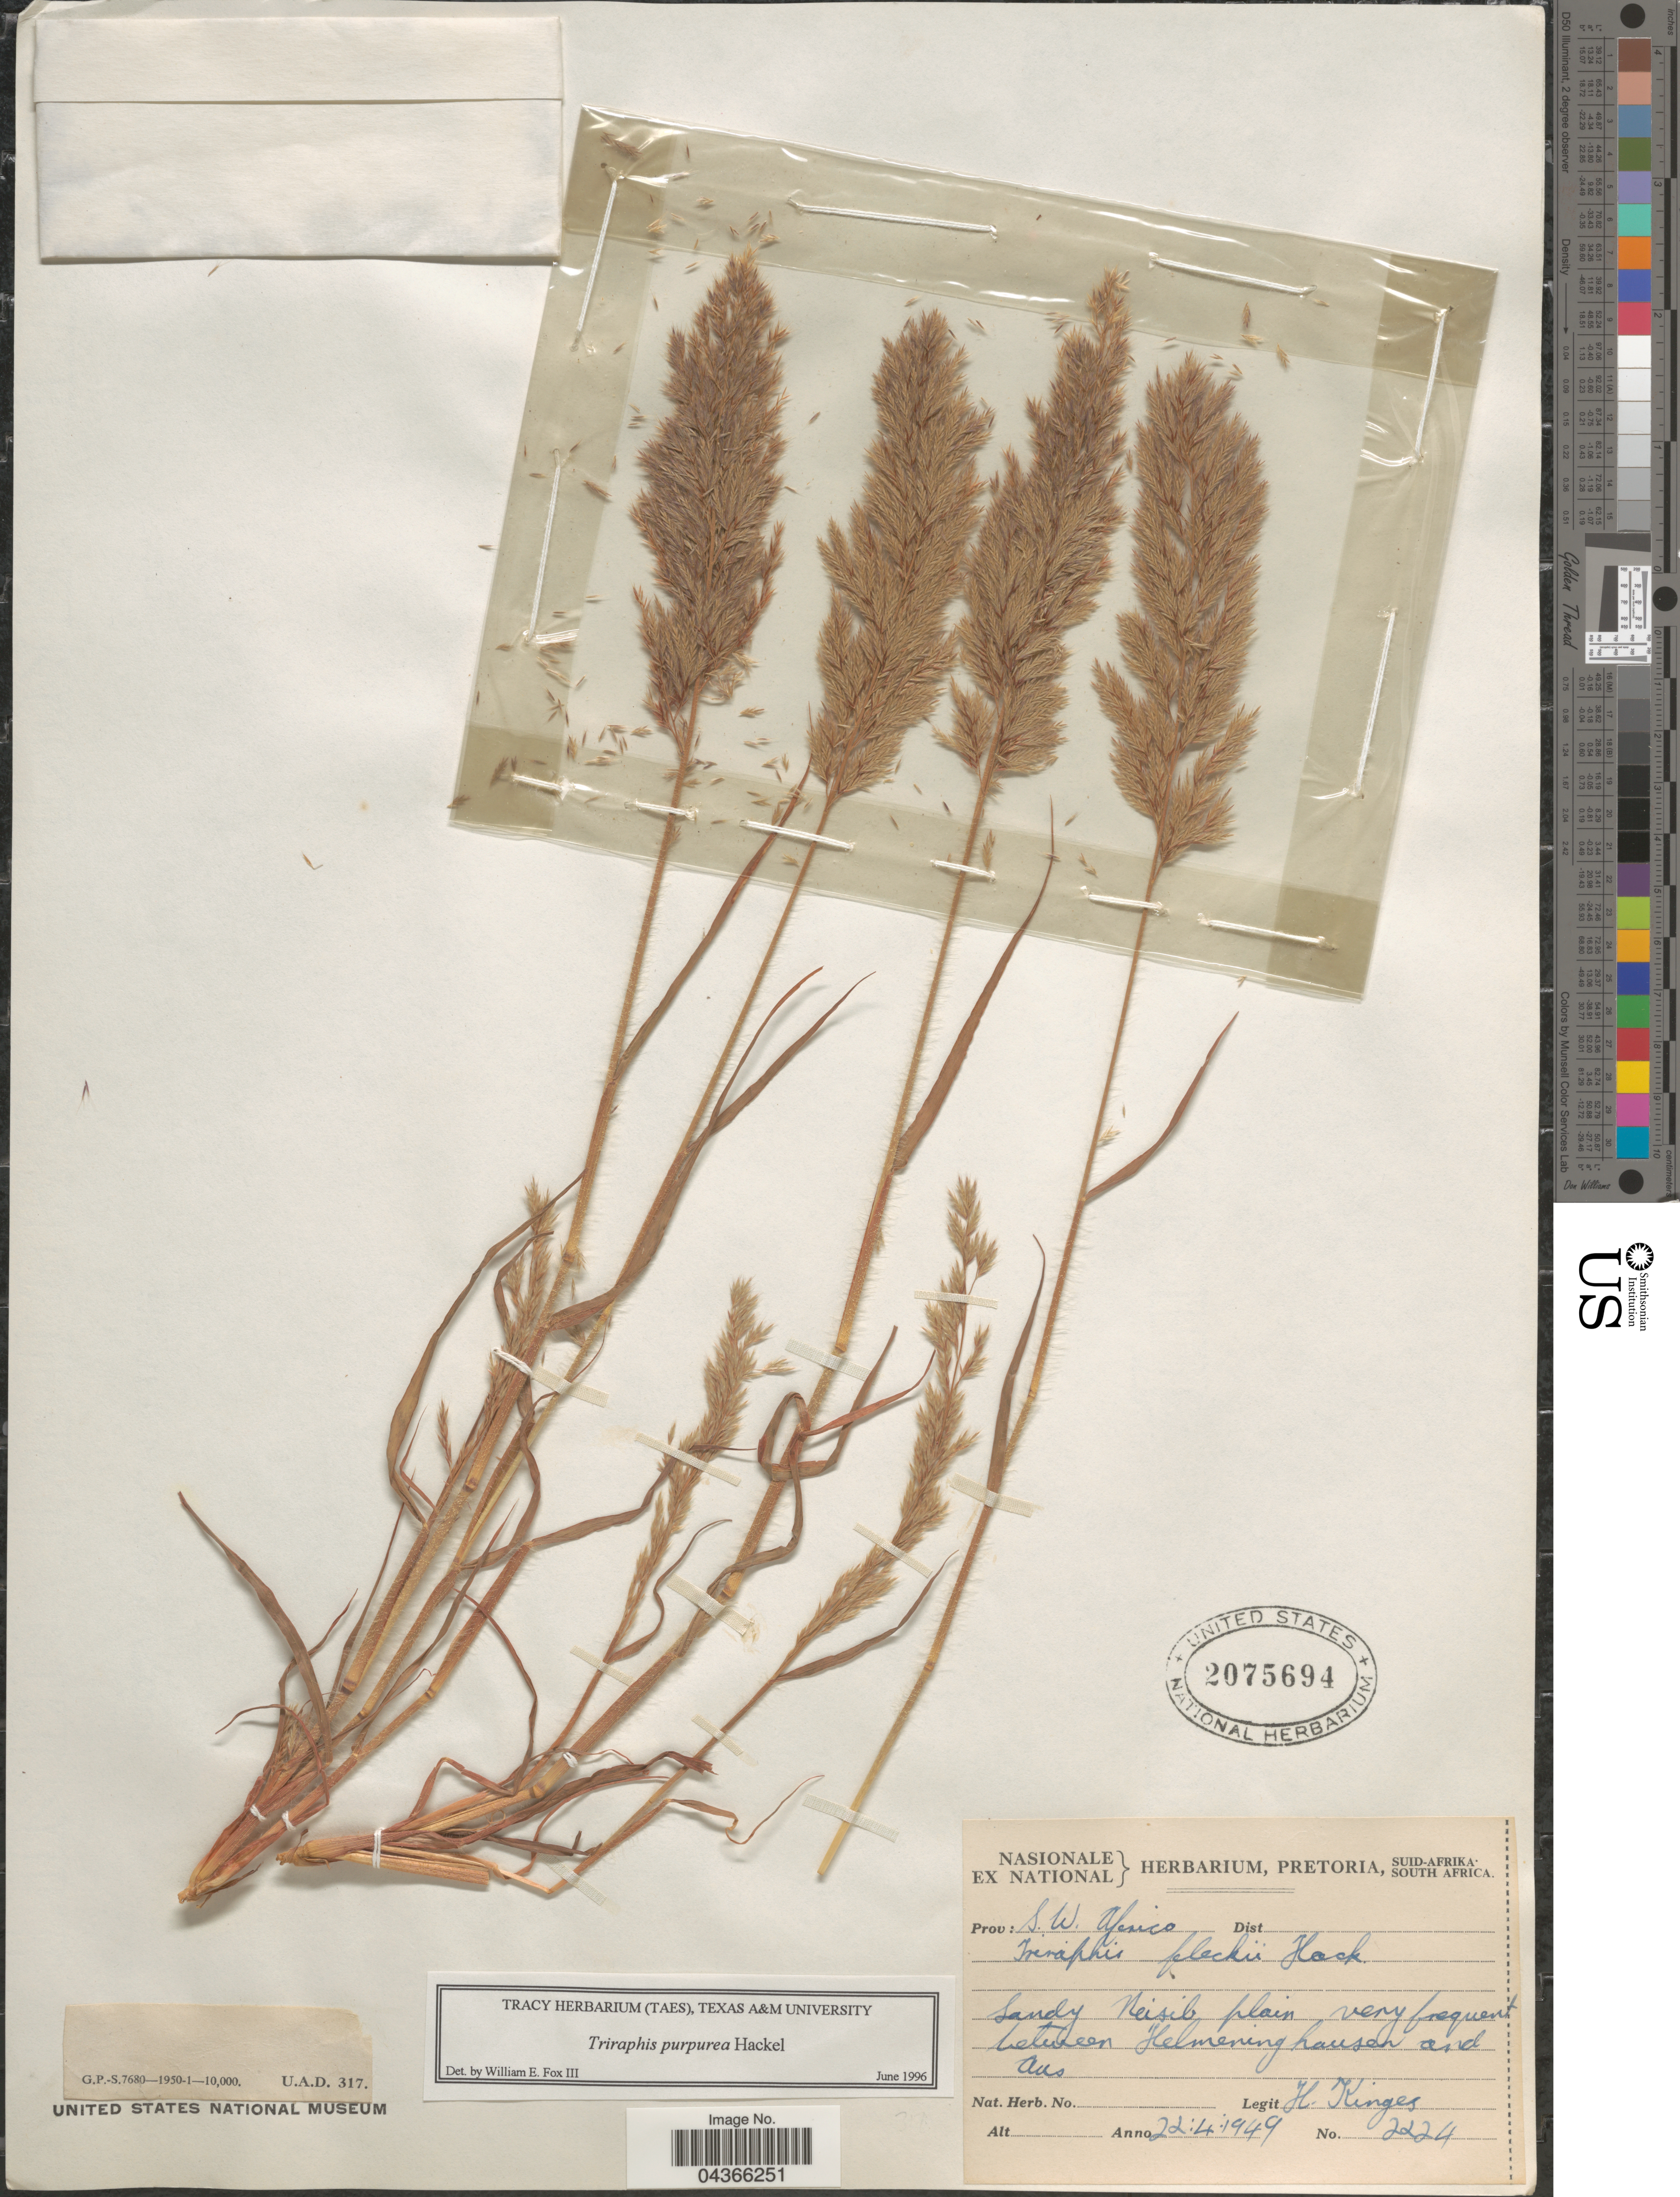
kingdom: Plantae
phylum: Tracheophyta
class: Liliopsida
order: Poales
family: Poaceae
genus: Triraphis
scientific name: Triraphis purpurea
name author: Hack.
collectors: H. Kinges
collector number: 2224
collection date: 1949-04-22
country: Namibia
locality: Prov. S.W. Africa. Sandy Neisib plain.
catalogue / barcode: US 2075694